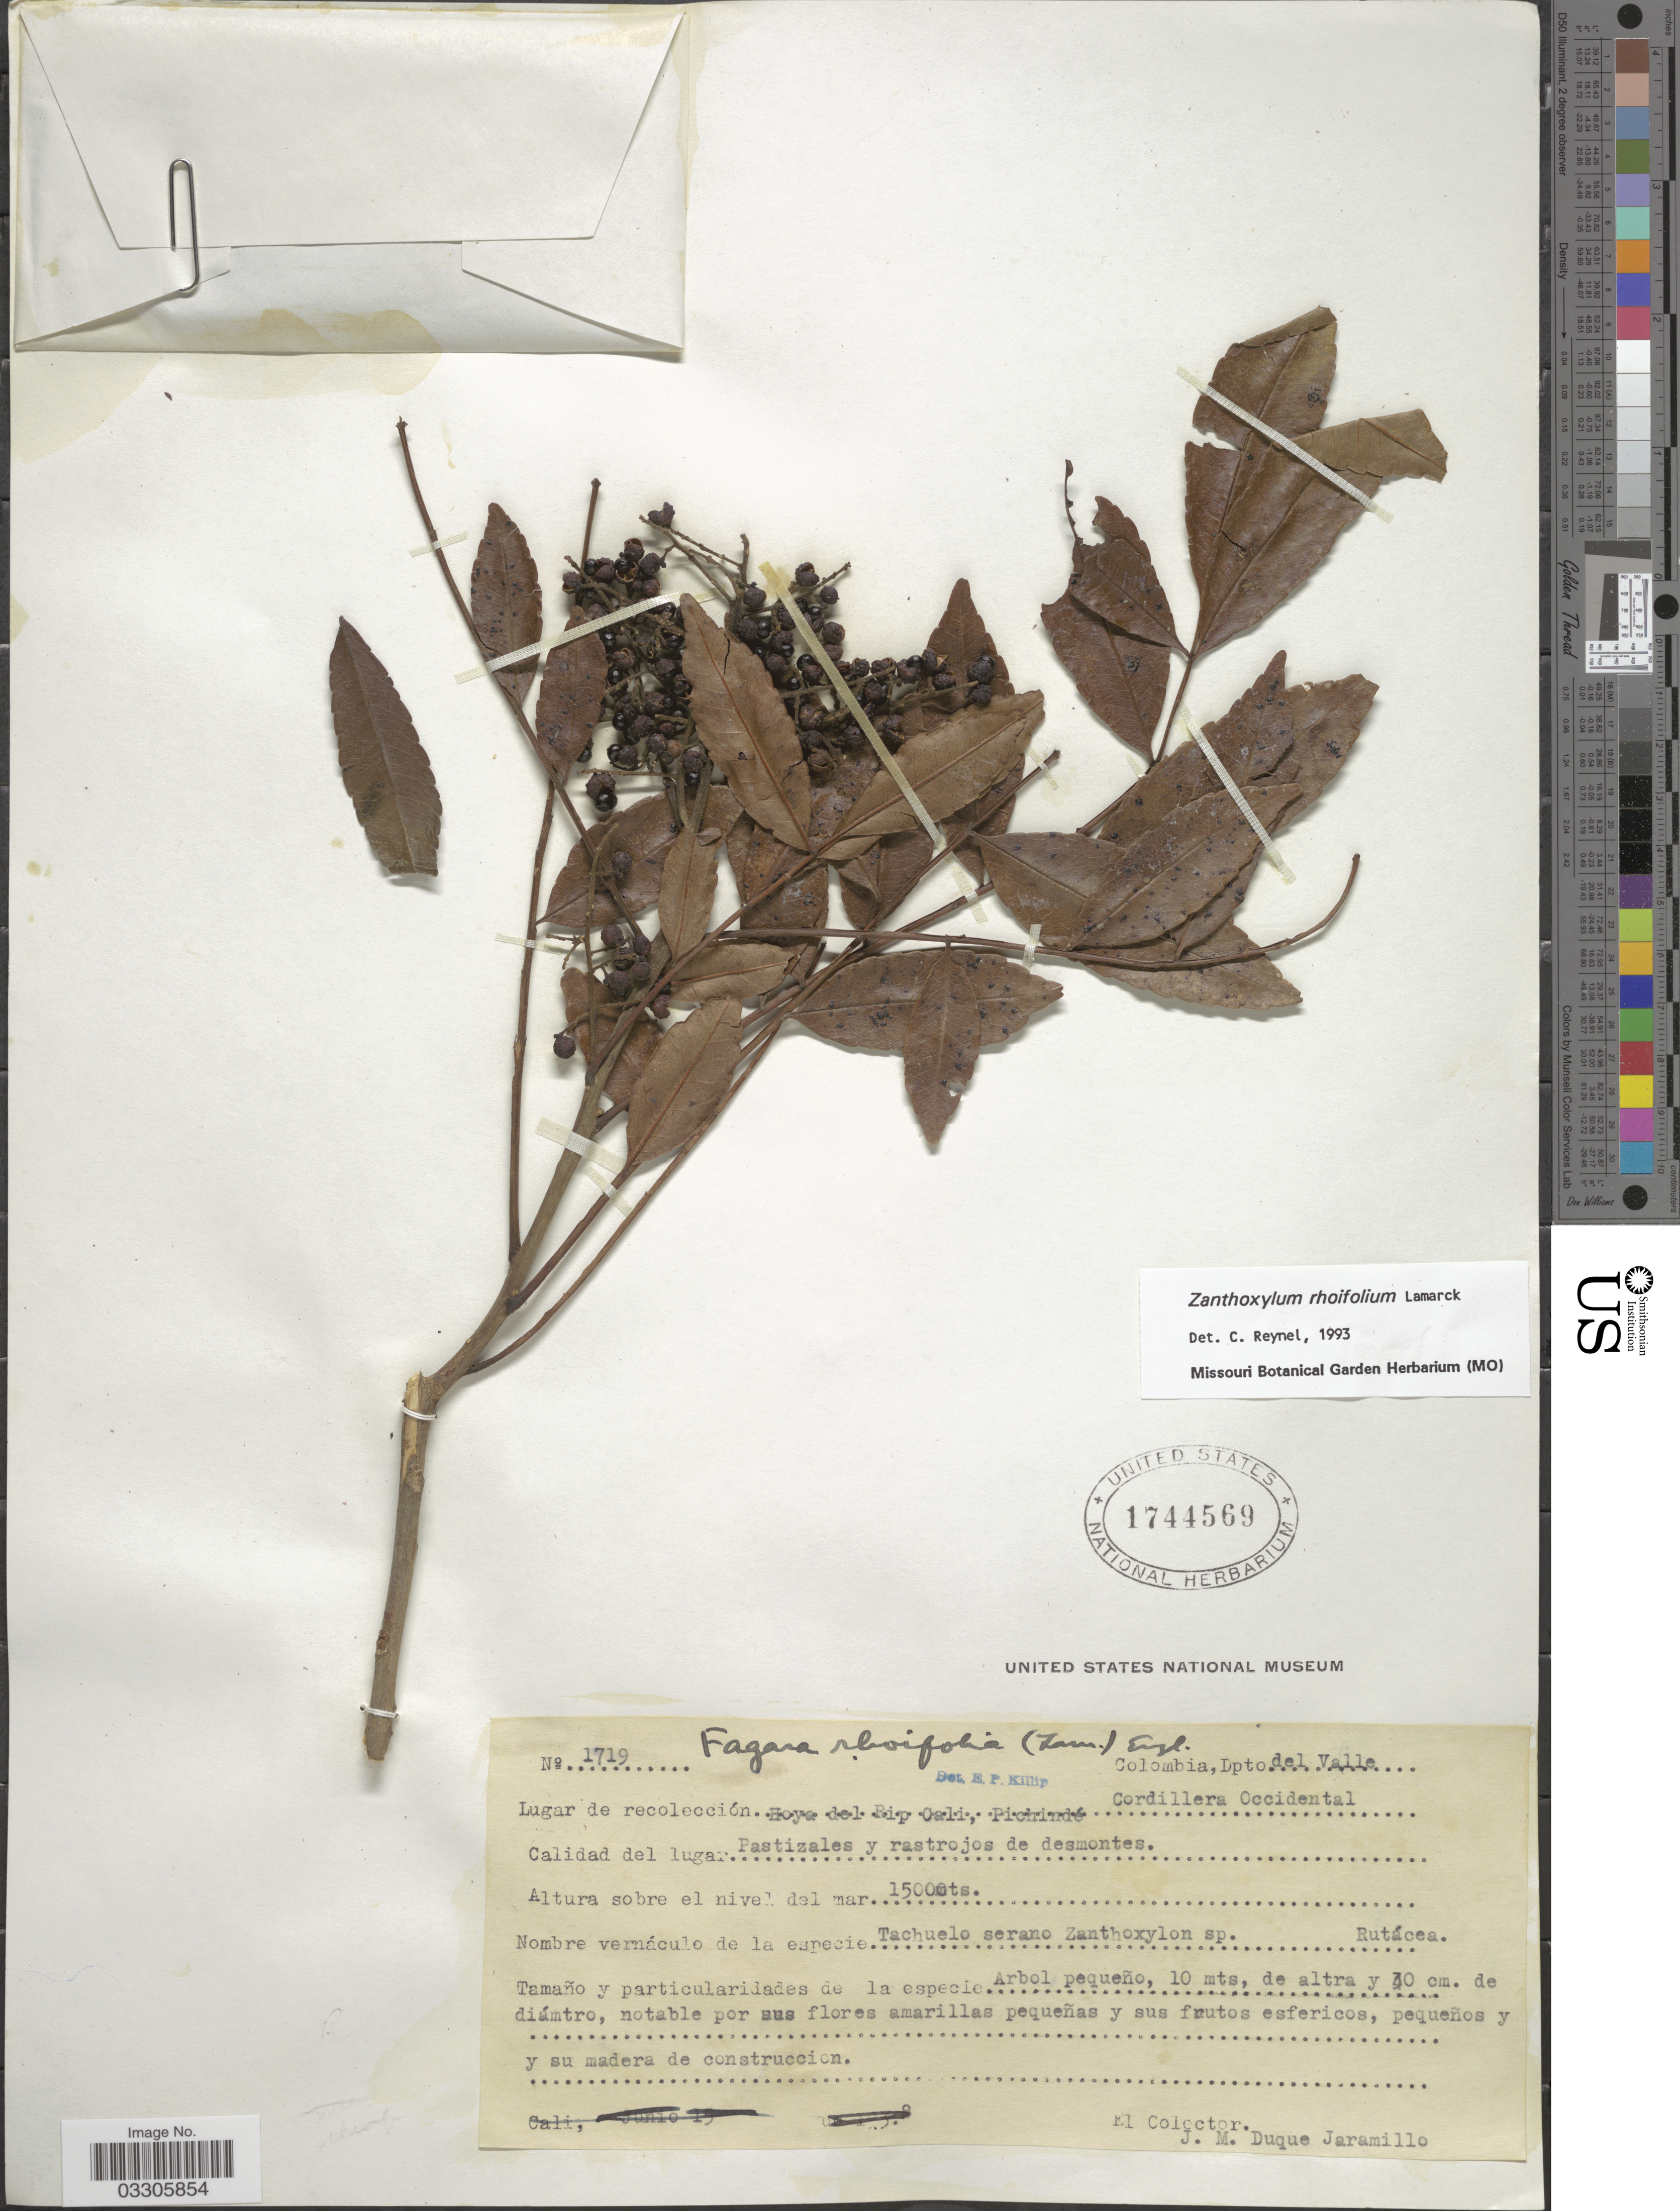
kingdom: Plantae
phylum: Tracheophyta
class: Magnoliopsida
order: Sapindales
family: Rutaceae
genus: Zanthoxylum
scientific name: Zanthoxylum rhoifolium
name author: Lam.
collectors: J. M. Duque Jaramillo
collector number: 1719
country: Colombia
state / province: Valle del Cauca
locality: Dpto. del Valle, Cordillera Occidental, Pastizales y rastrojos de desmontes.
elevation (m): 1500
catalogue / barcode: US 1744569